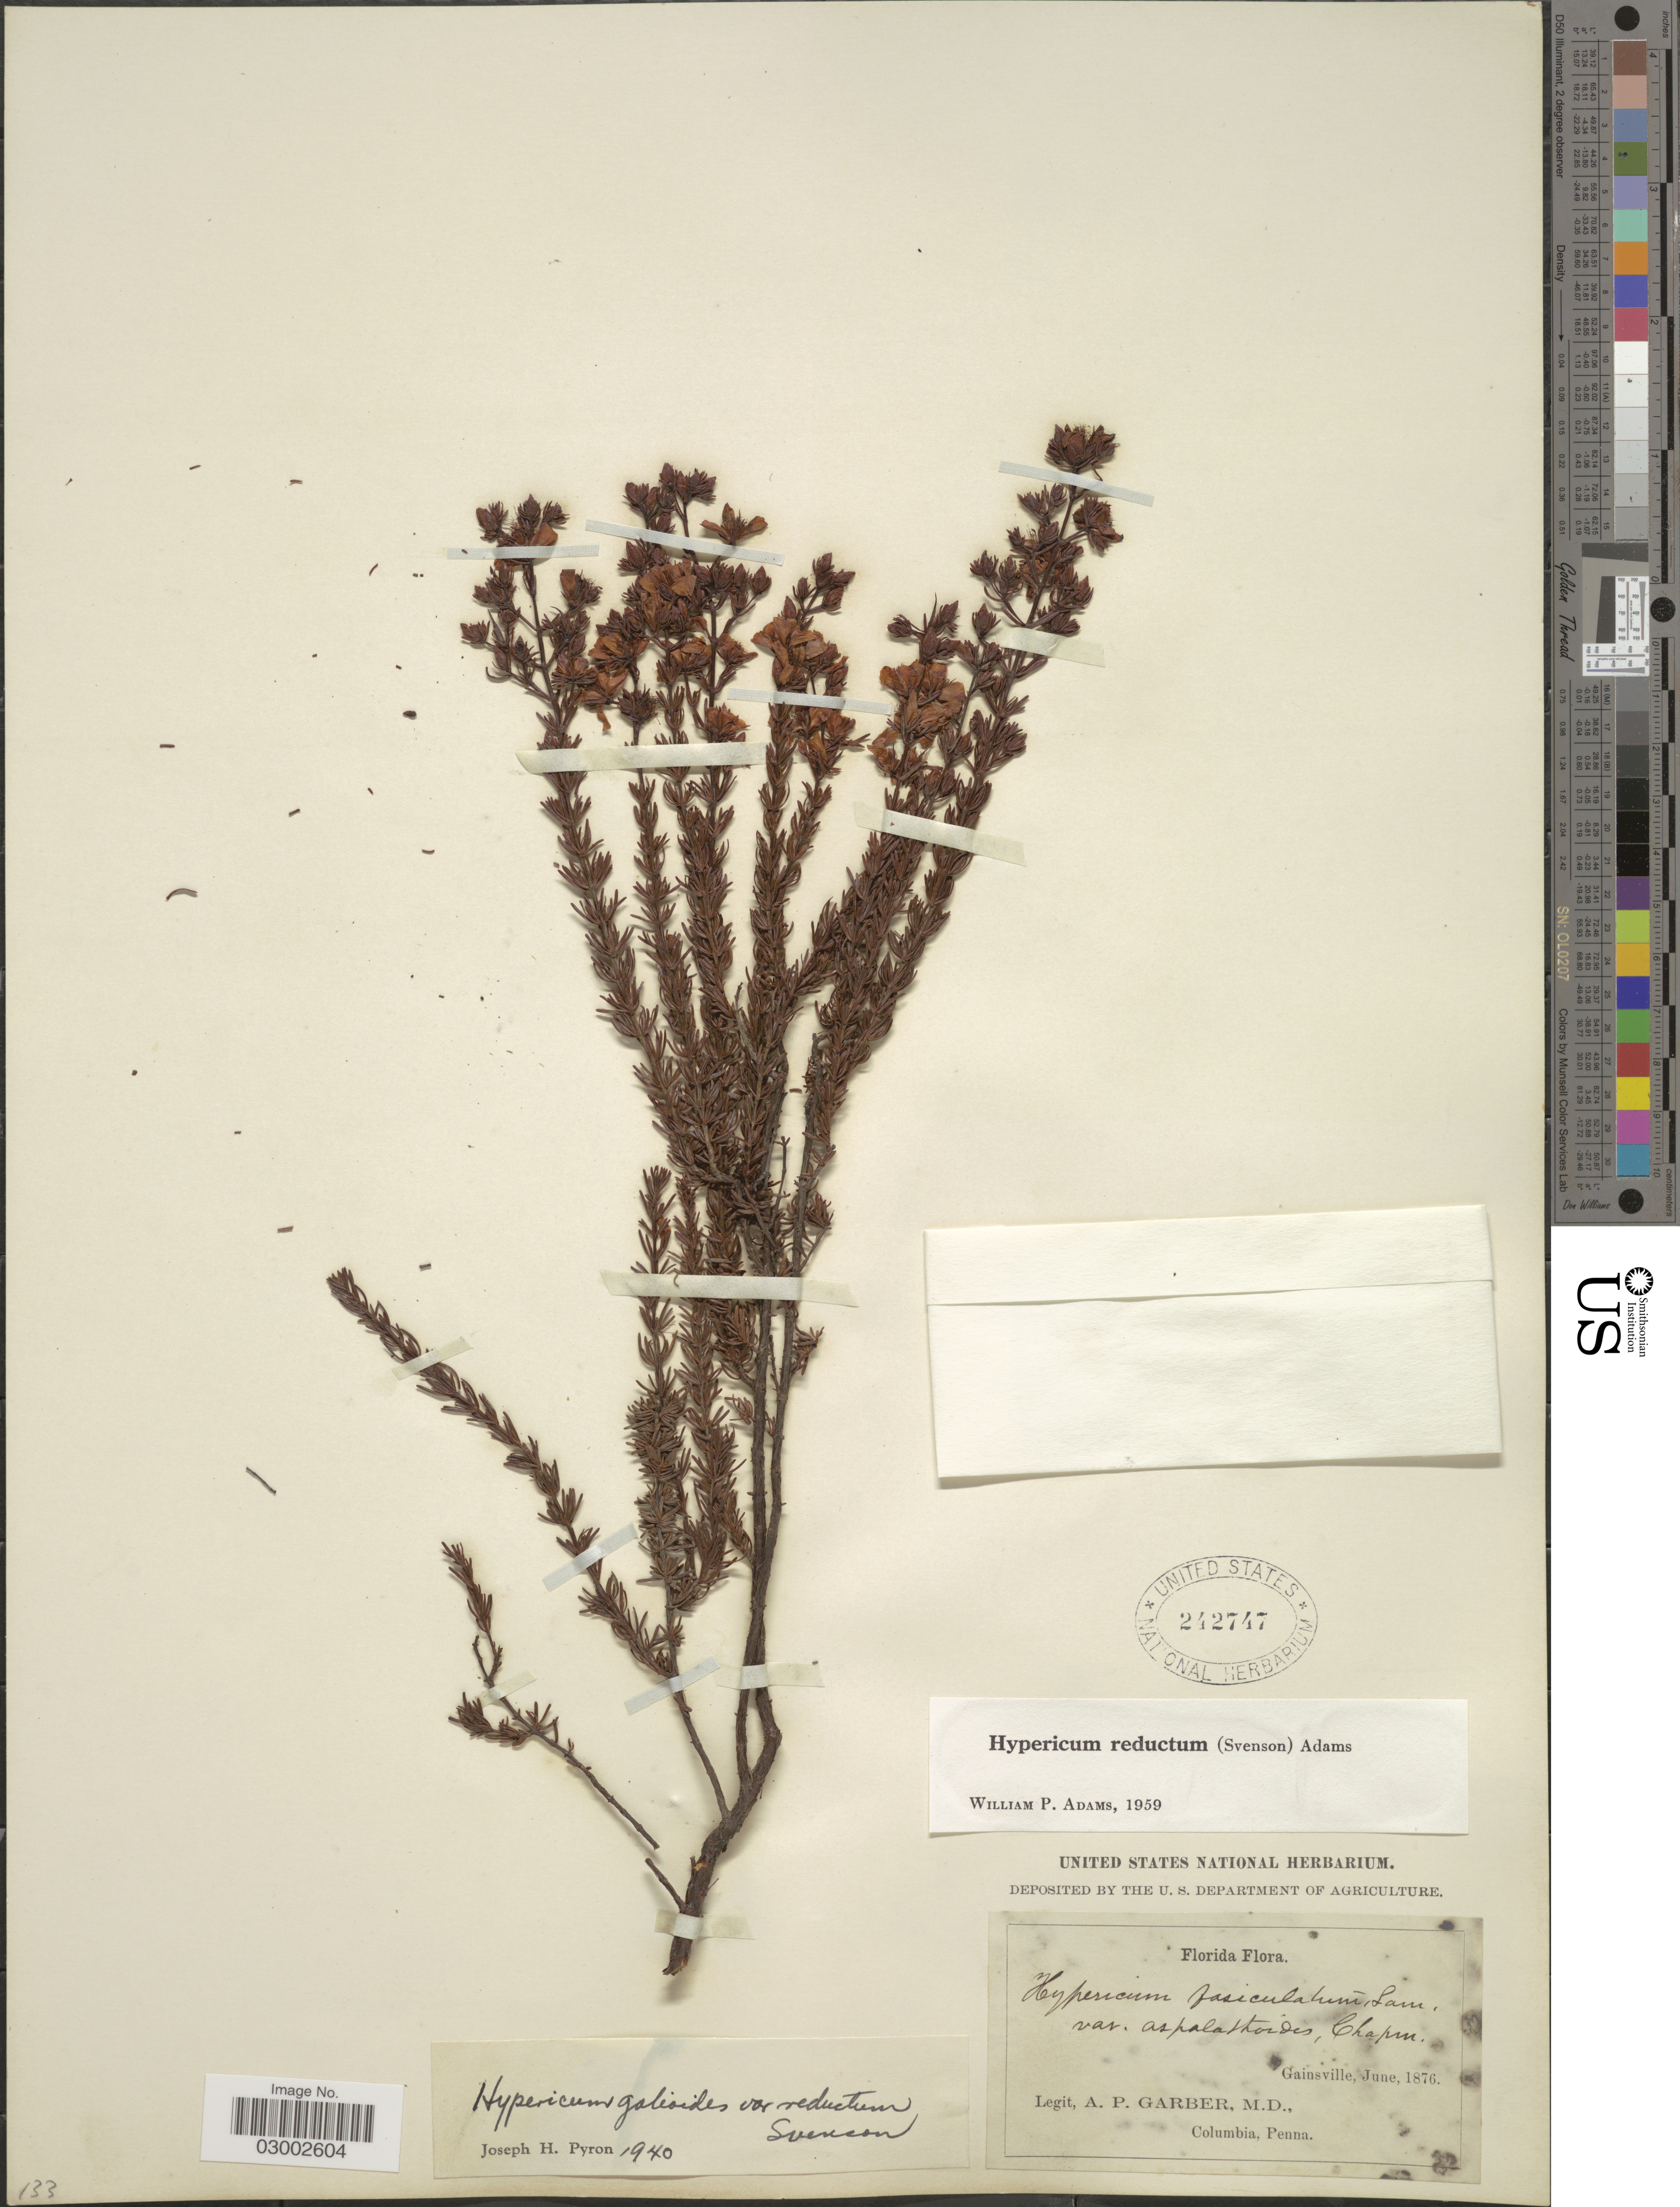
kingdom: Plantae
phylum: Tracheophyta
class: Magnoliopsida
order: Malpighiales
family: Hypericaceae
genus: Hypericum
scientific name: Hypericum tenuifolium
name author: Pursh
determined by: Strong, Mark T., (BOT), Smithsonian Institution - National Museum of Natural History (UNITED STATES)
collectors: A. P. Garber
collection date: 1876-06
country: United States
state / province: Florida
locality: Gainsville.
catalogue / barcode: US 242747